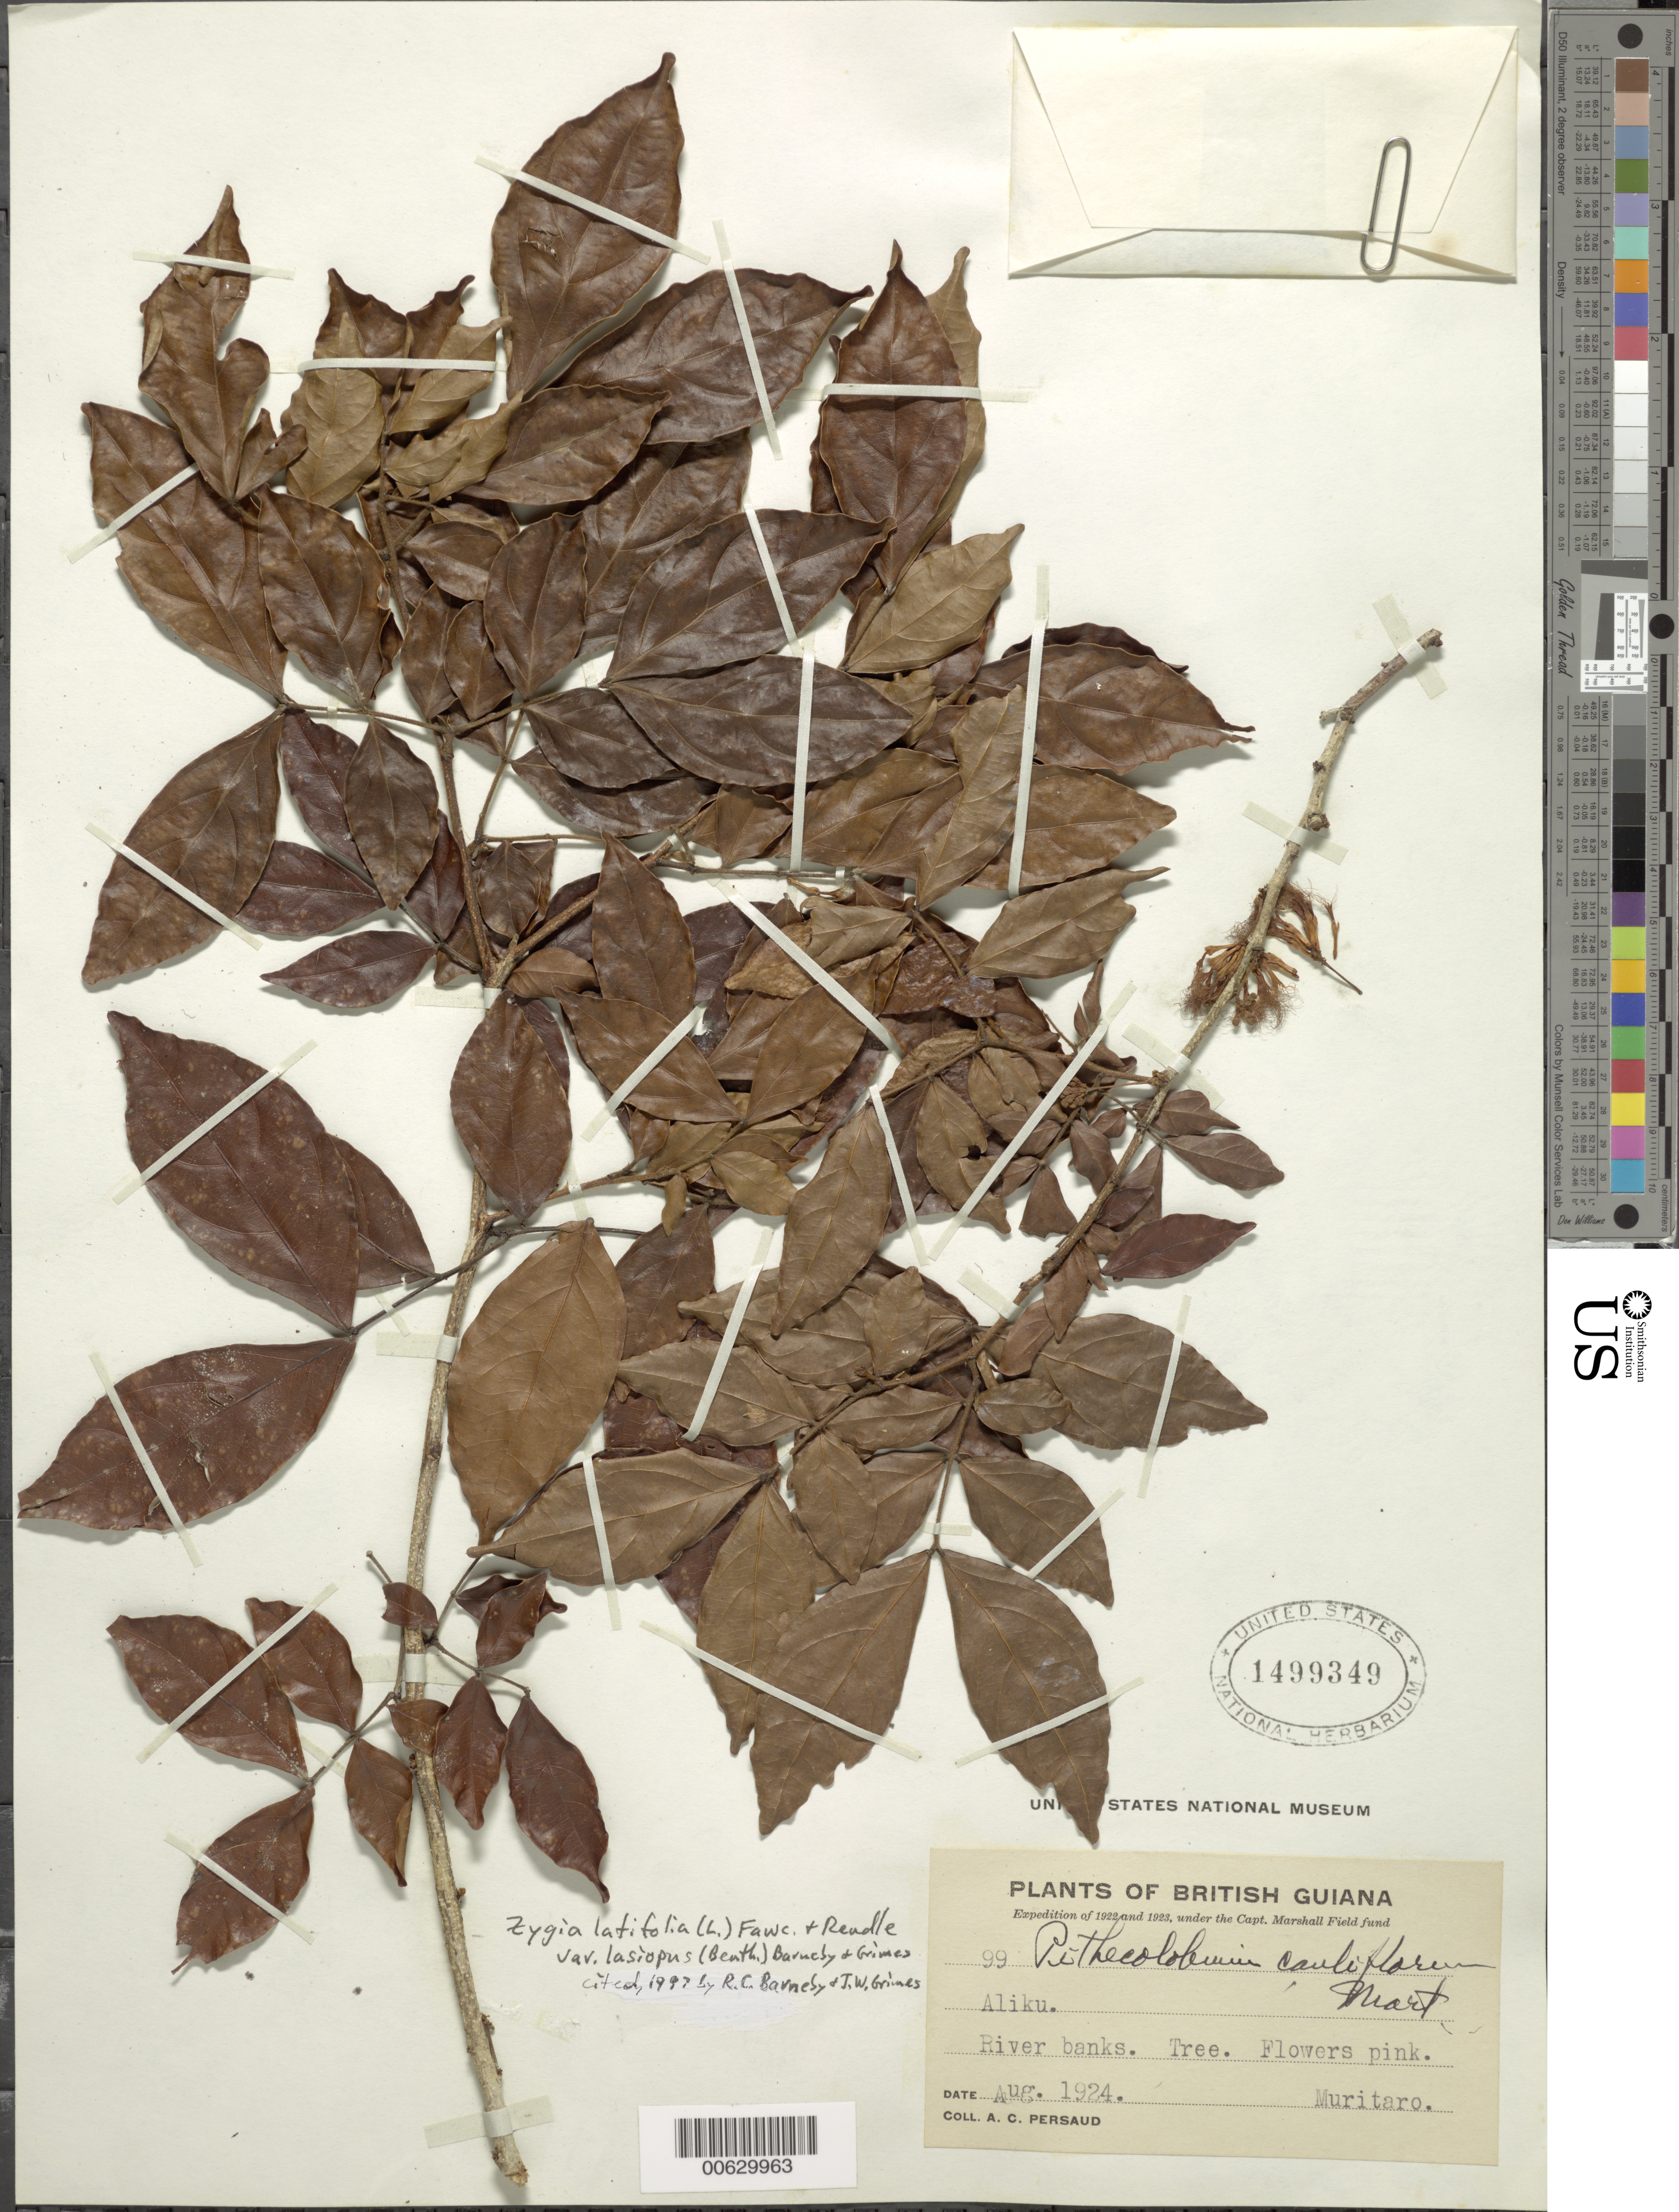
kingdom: Plantae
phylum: Tracheophyta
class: Magnoliopsida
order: Fabales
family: Fabaceae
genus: Zygia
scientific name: Zygia latifolia var. lasiopus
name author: (Benth.) Barneby & J.W. Grimes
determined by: Barneby, R. C.; Grimes, J. W.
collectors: A. Persaud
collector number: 99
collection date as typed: Aug-24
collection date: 1924-08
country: Guyana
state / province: U. Demerara-Berbice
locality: Muritaro - Aliku [?]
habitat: River banks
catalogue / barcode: US 1499349